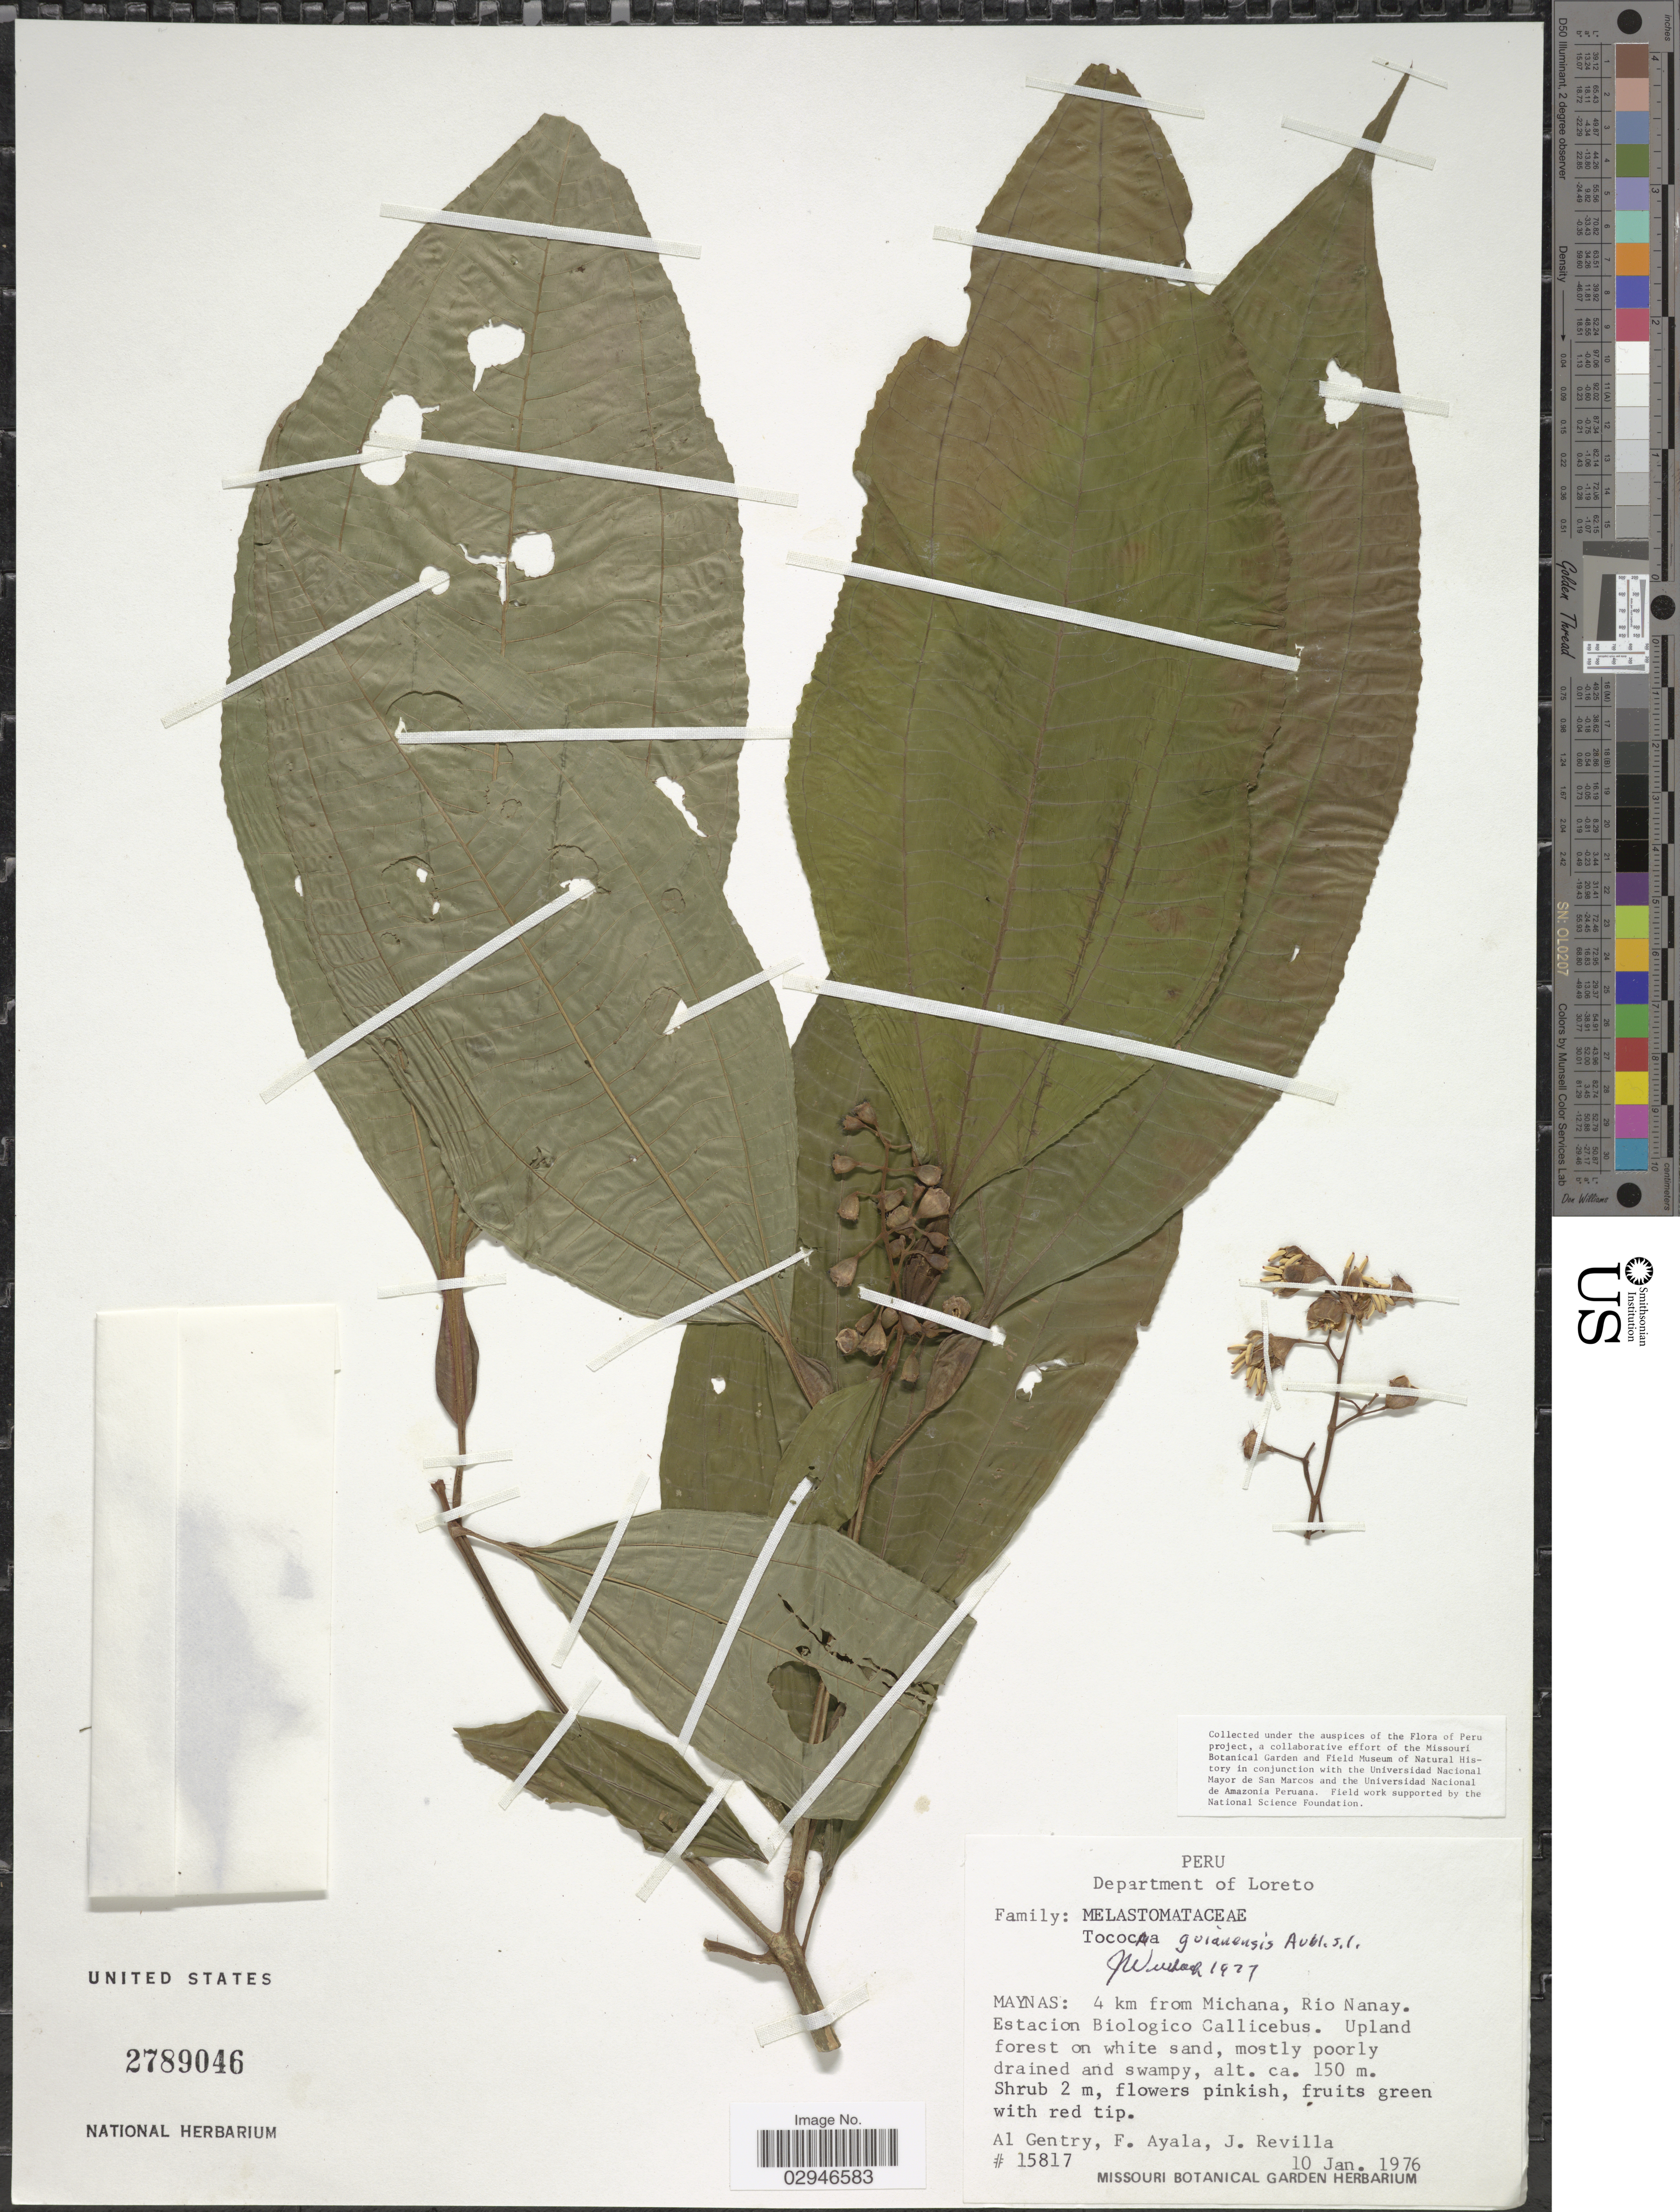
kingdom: Plantae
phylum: Tracheophyta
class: Magnoliopsida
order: Myrtales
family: Melastomataceae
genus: Tococa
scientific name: Tococa guianensis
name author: Aubl.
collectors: A. H. Gentry, F. Ayala & J. Revilla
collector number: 15817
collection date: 1976-01-10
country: Peru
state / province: Loreto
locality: Department of Loreto, Maynas, 4 km from Michana, Rio Nanay, Estacion Biologico Callicebus.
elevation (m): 150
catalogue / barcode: US 2789046